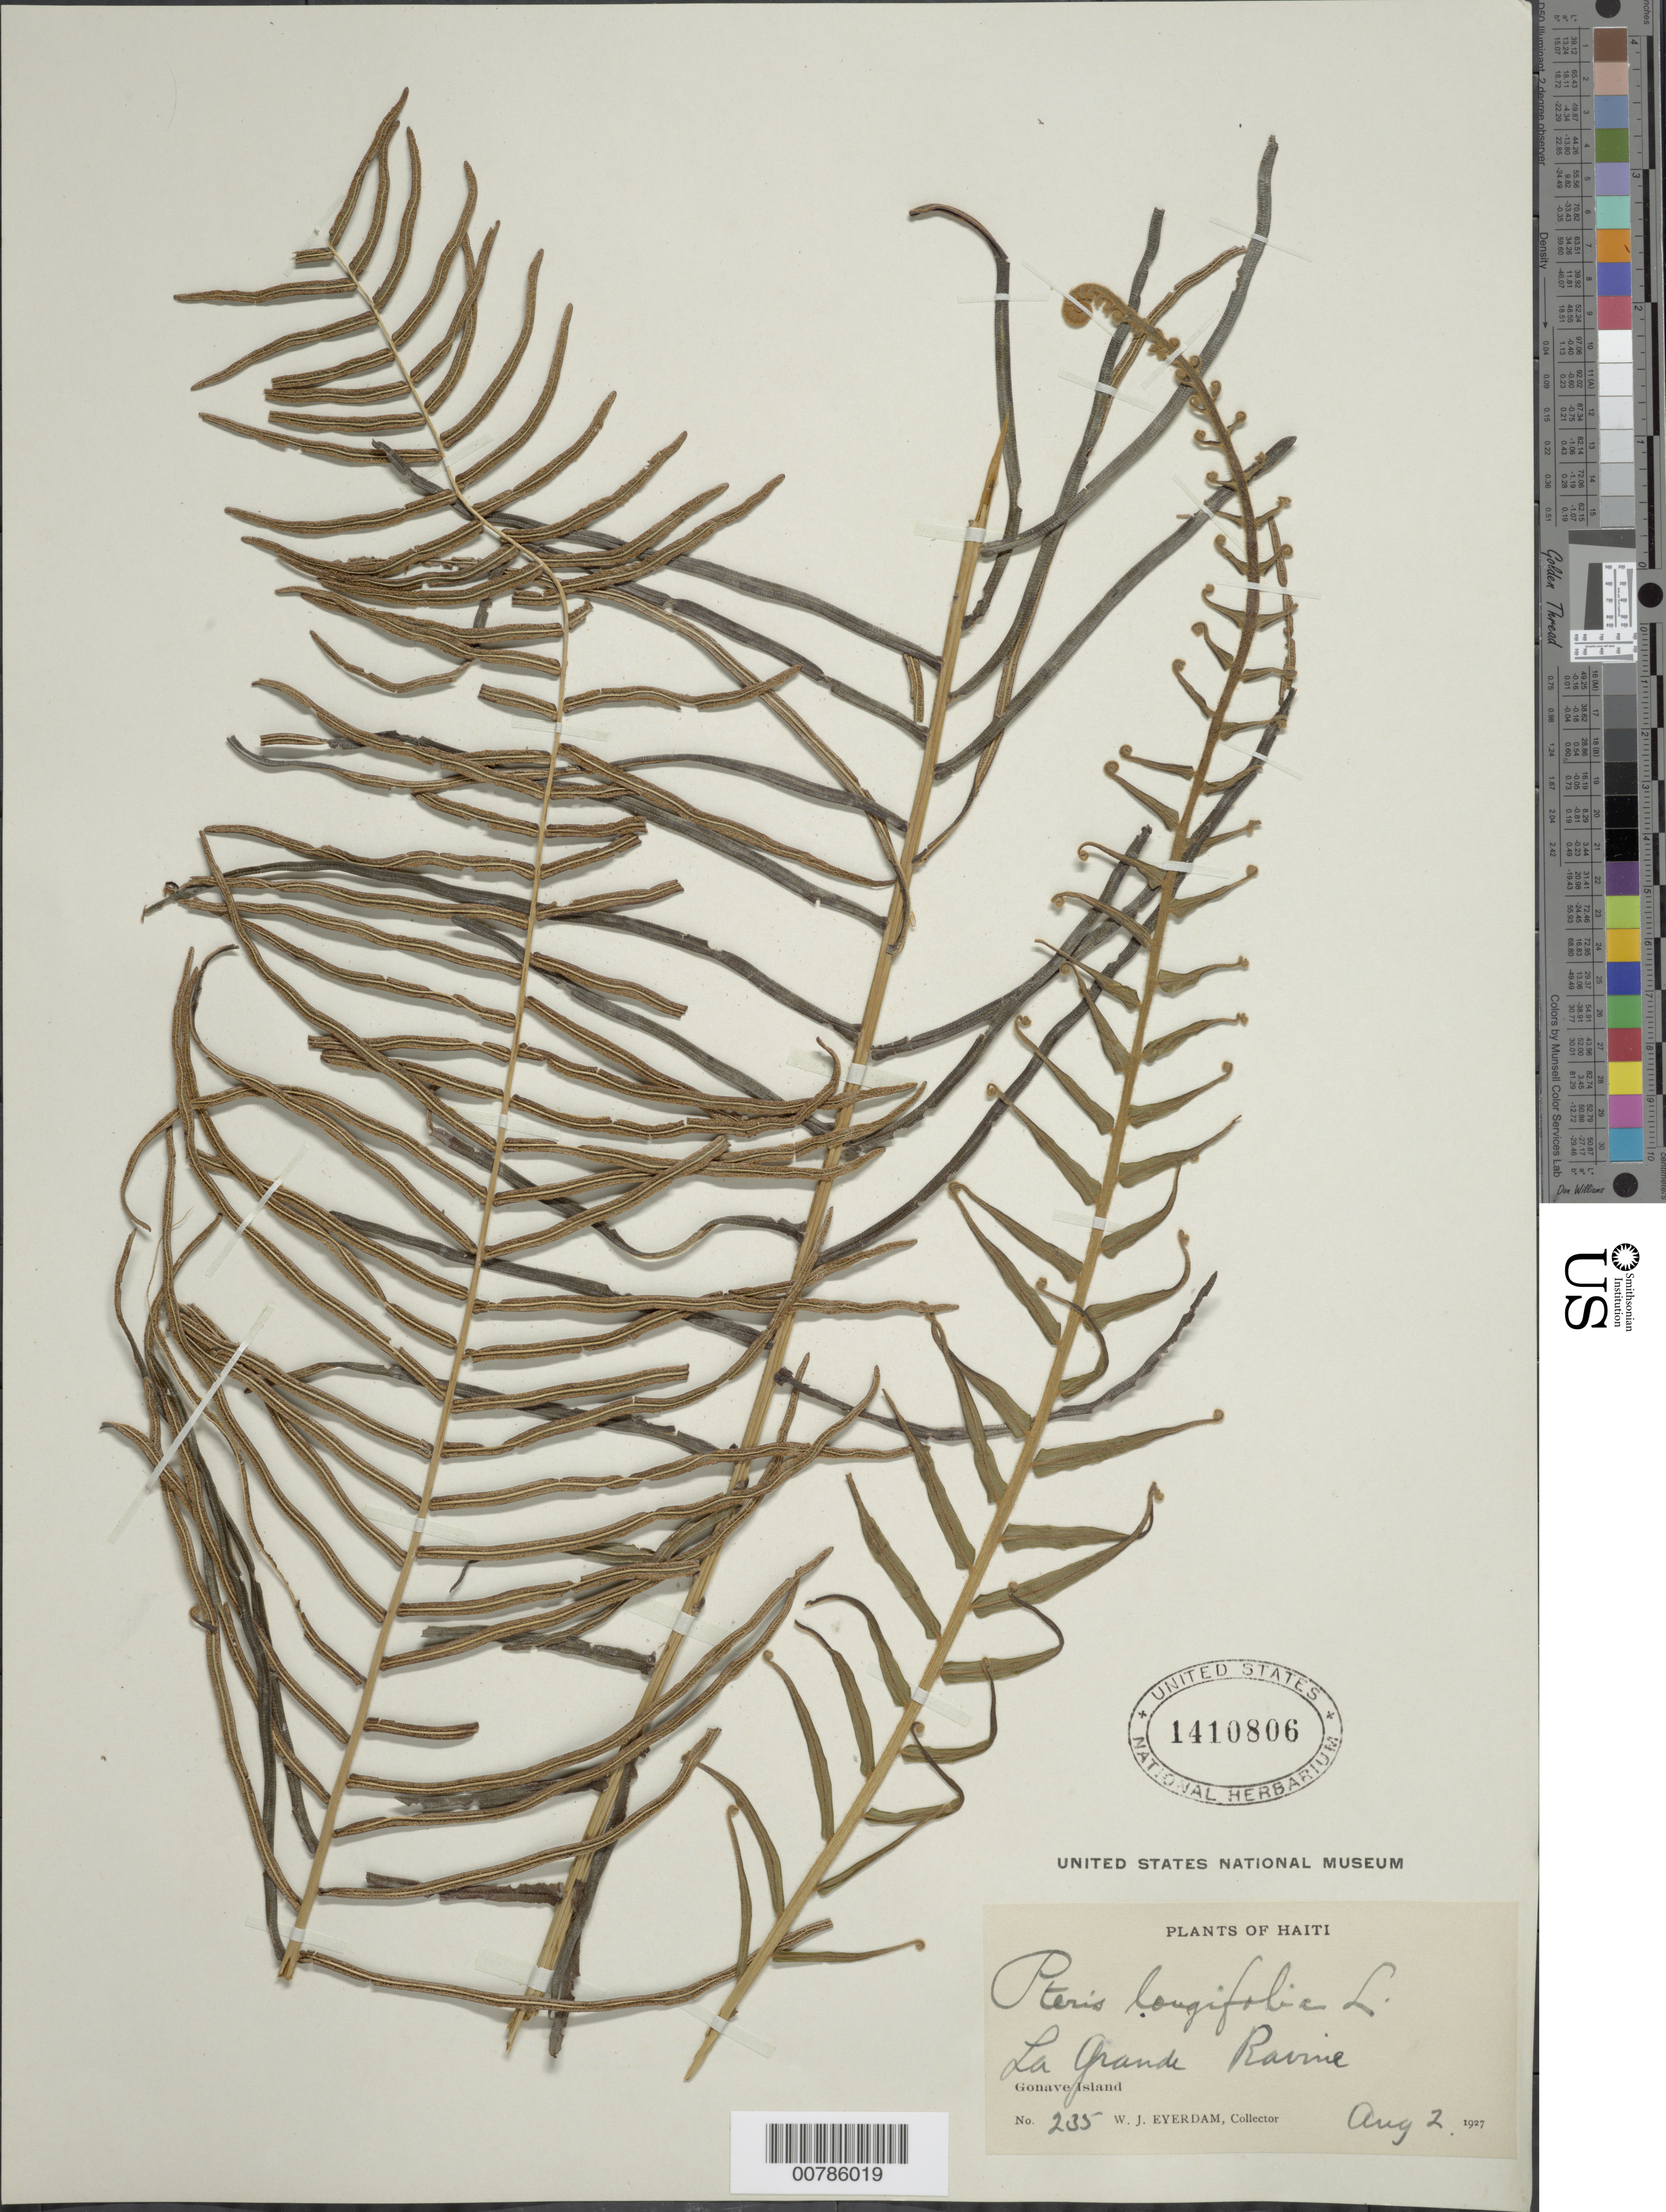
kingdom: Plantae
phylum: Tracheophyta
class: Polypodiopsida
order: Polypodiales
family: Pteridaceae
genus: Pteris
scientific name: Pteris longifolia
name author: L.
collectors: W. J. Eyerdam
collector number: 235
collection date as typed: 02 Aug 1927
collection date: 1927-08-02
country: Haiti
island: Hispaniola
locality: Gonave Island, La Grande Ravine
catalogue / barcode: US 1410806